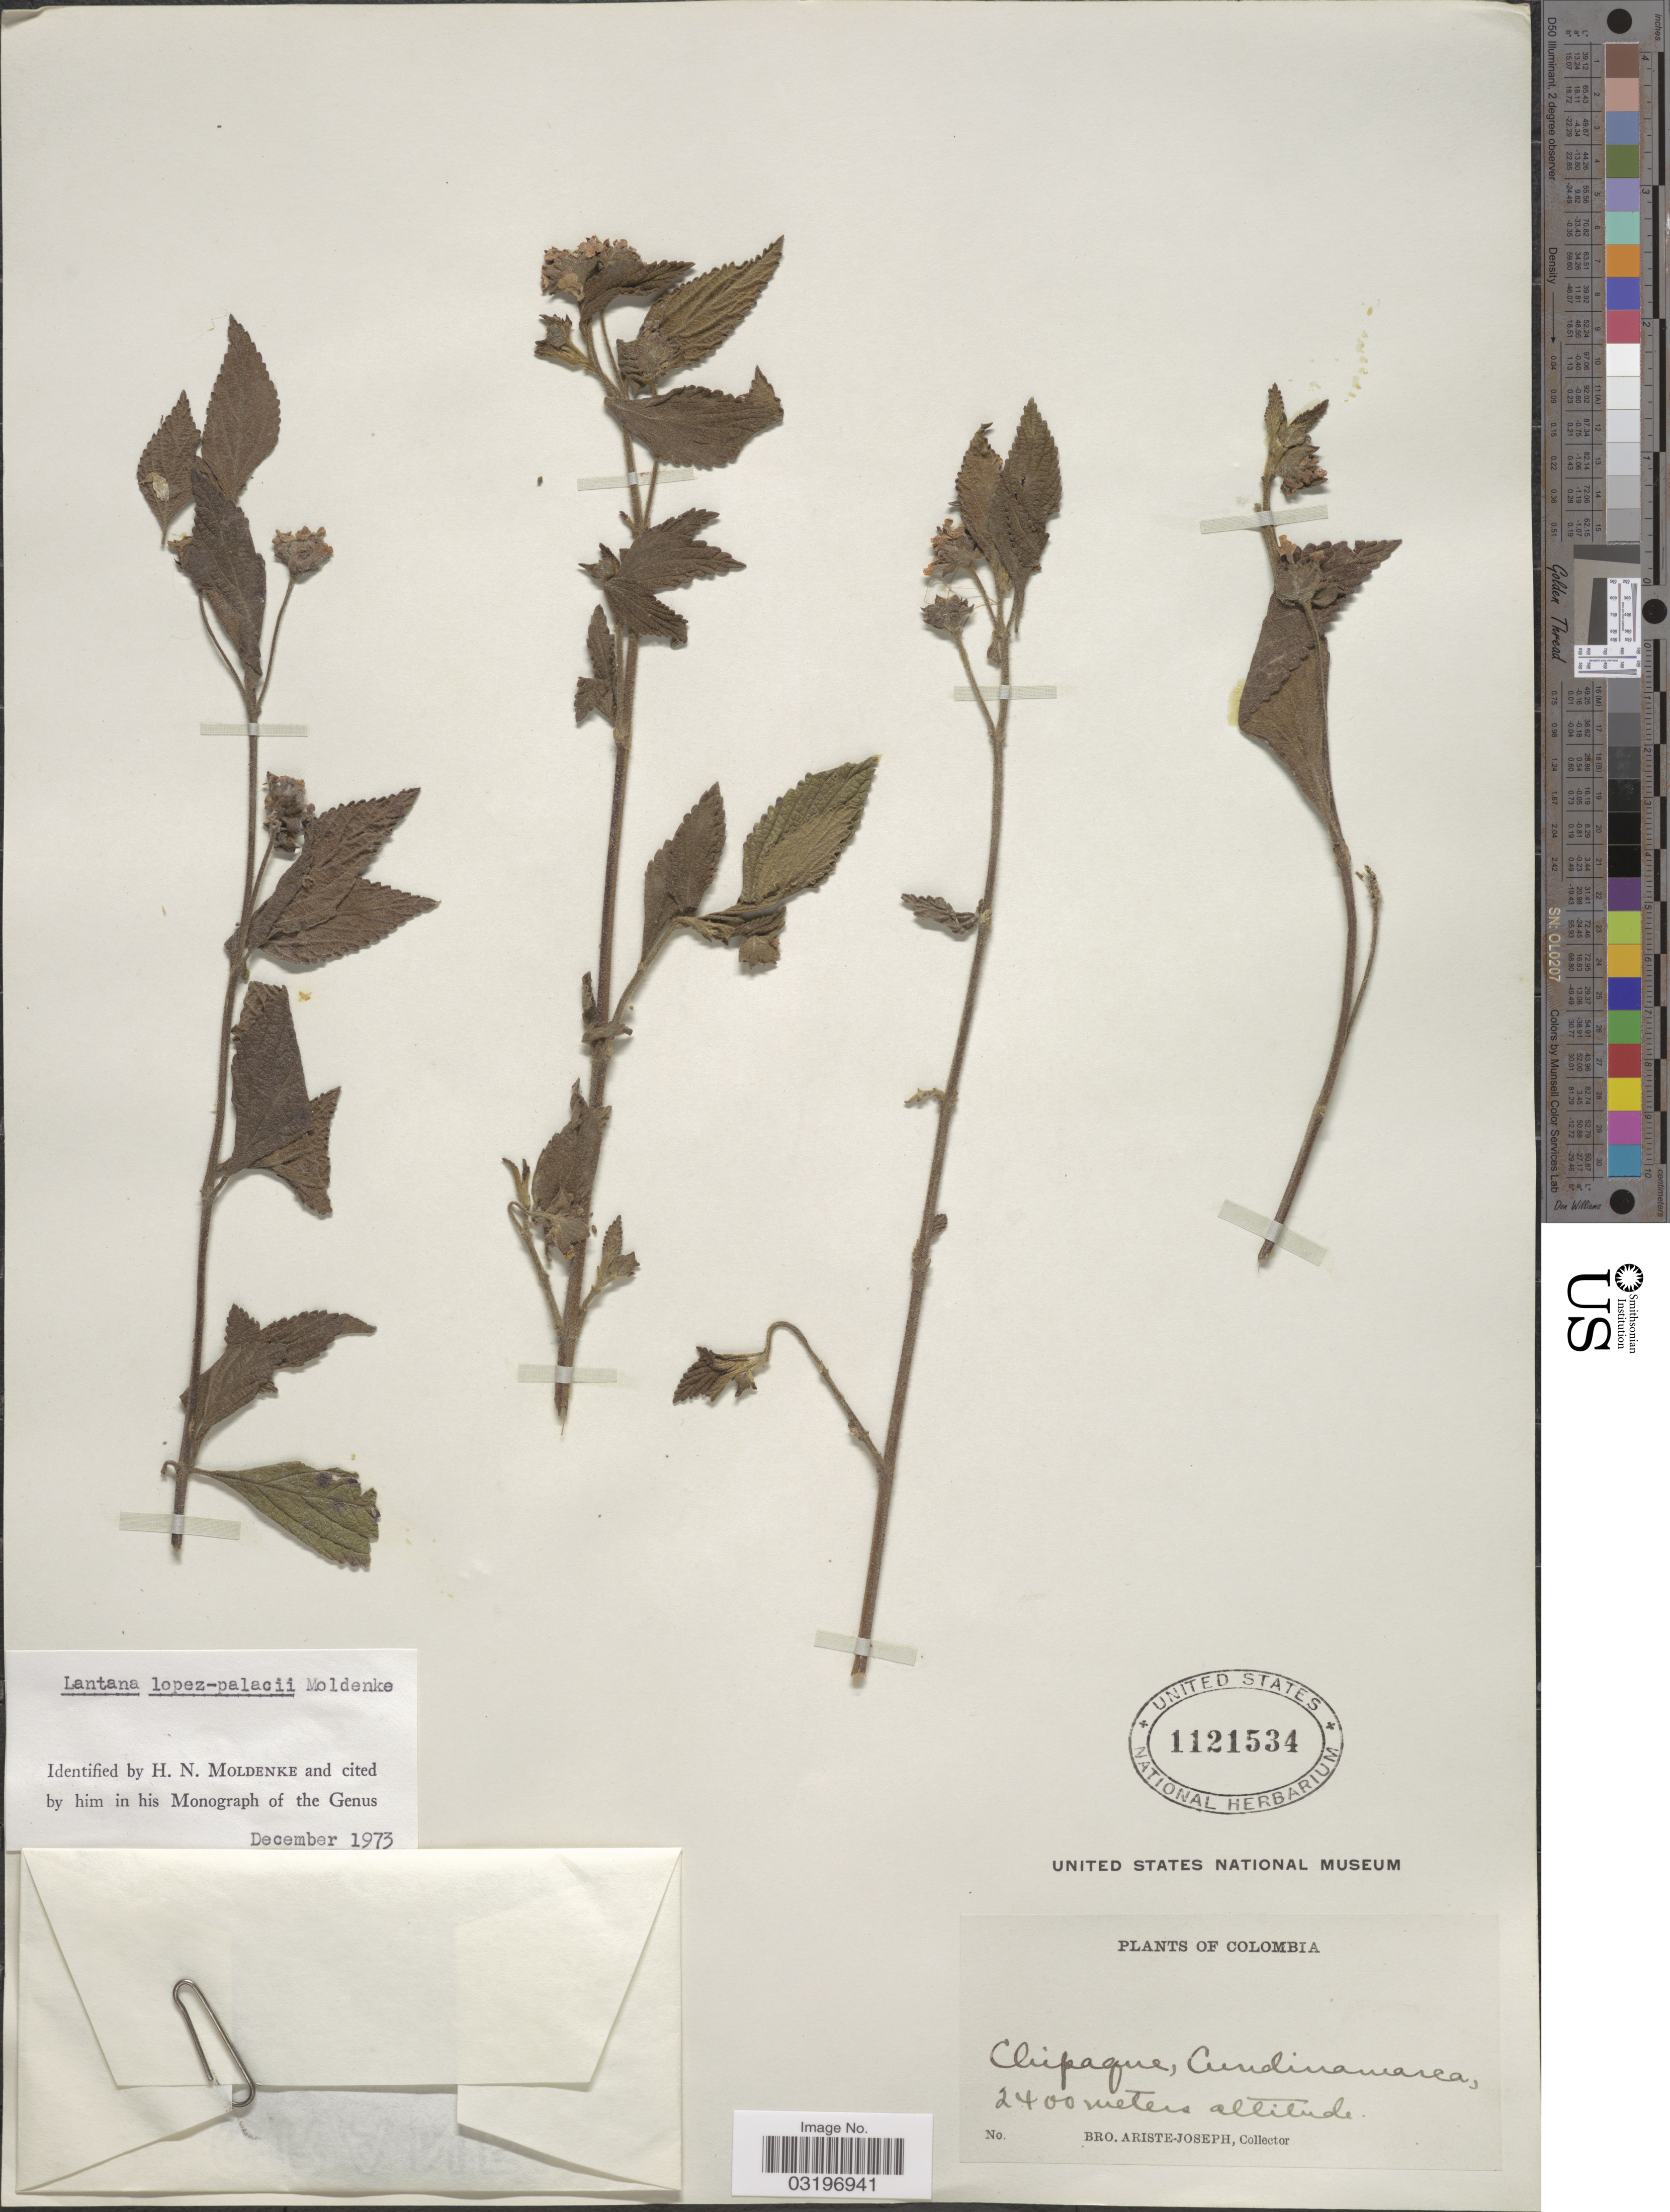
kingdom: Plantae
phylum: Tracheophyta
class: Magnoliopsida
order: Lamiales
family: Verbenaceae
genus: Lantana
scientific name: Lantana lopez-palacii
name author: Moldenke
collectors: Bro. Ariste-Joseph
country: Colombia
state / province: Cundinamarca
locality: Chipaque.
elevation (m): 2400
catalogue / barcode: US 1121534